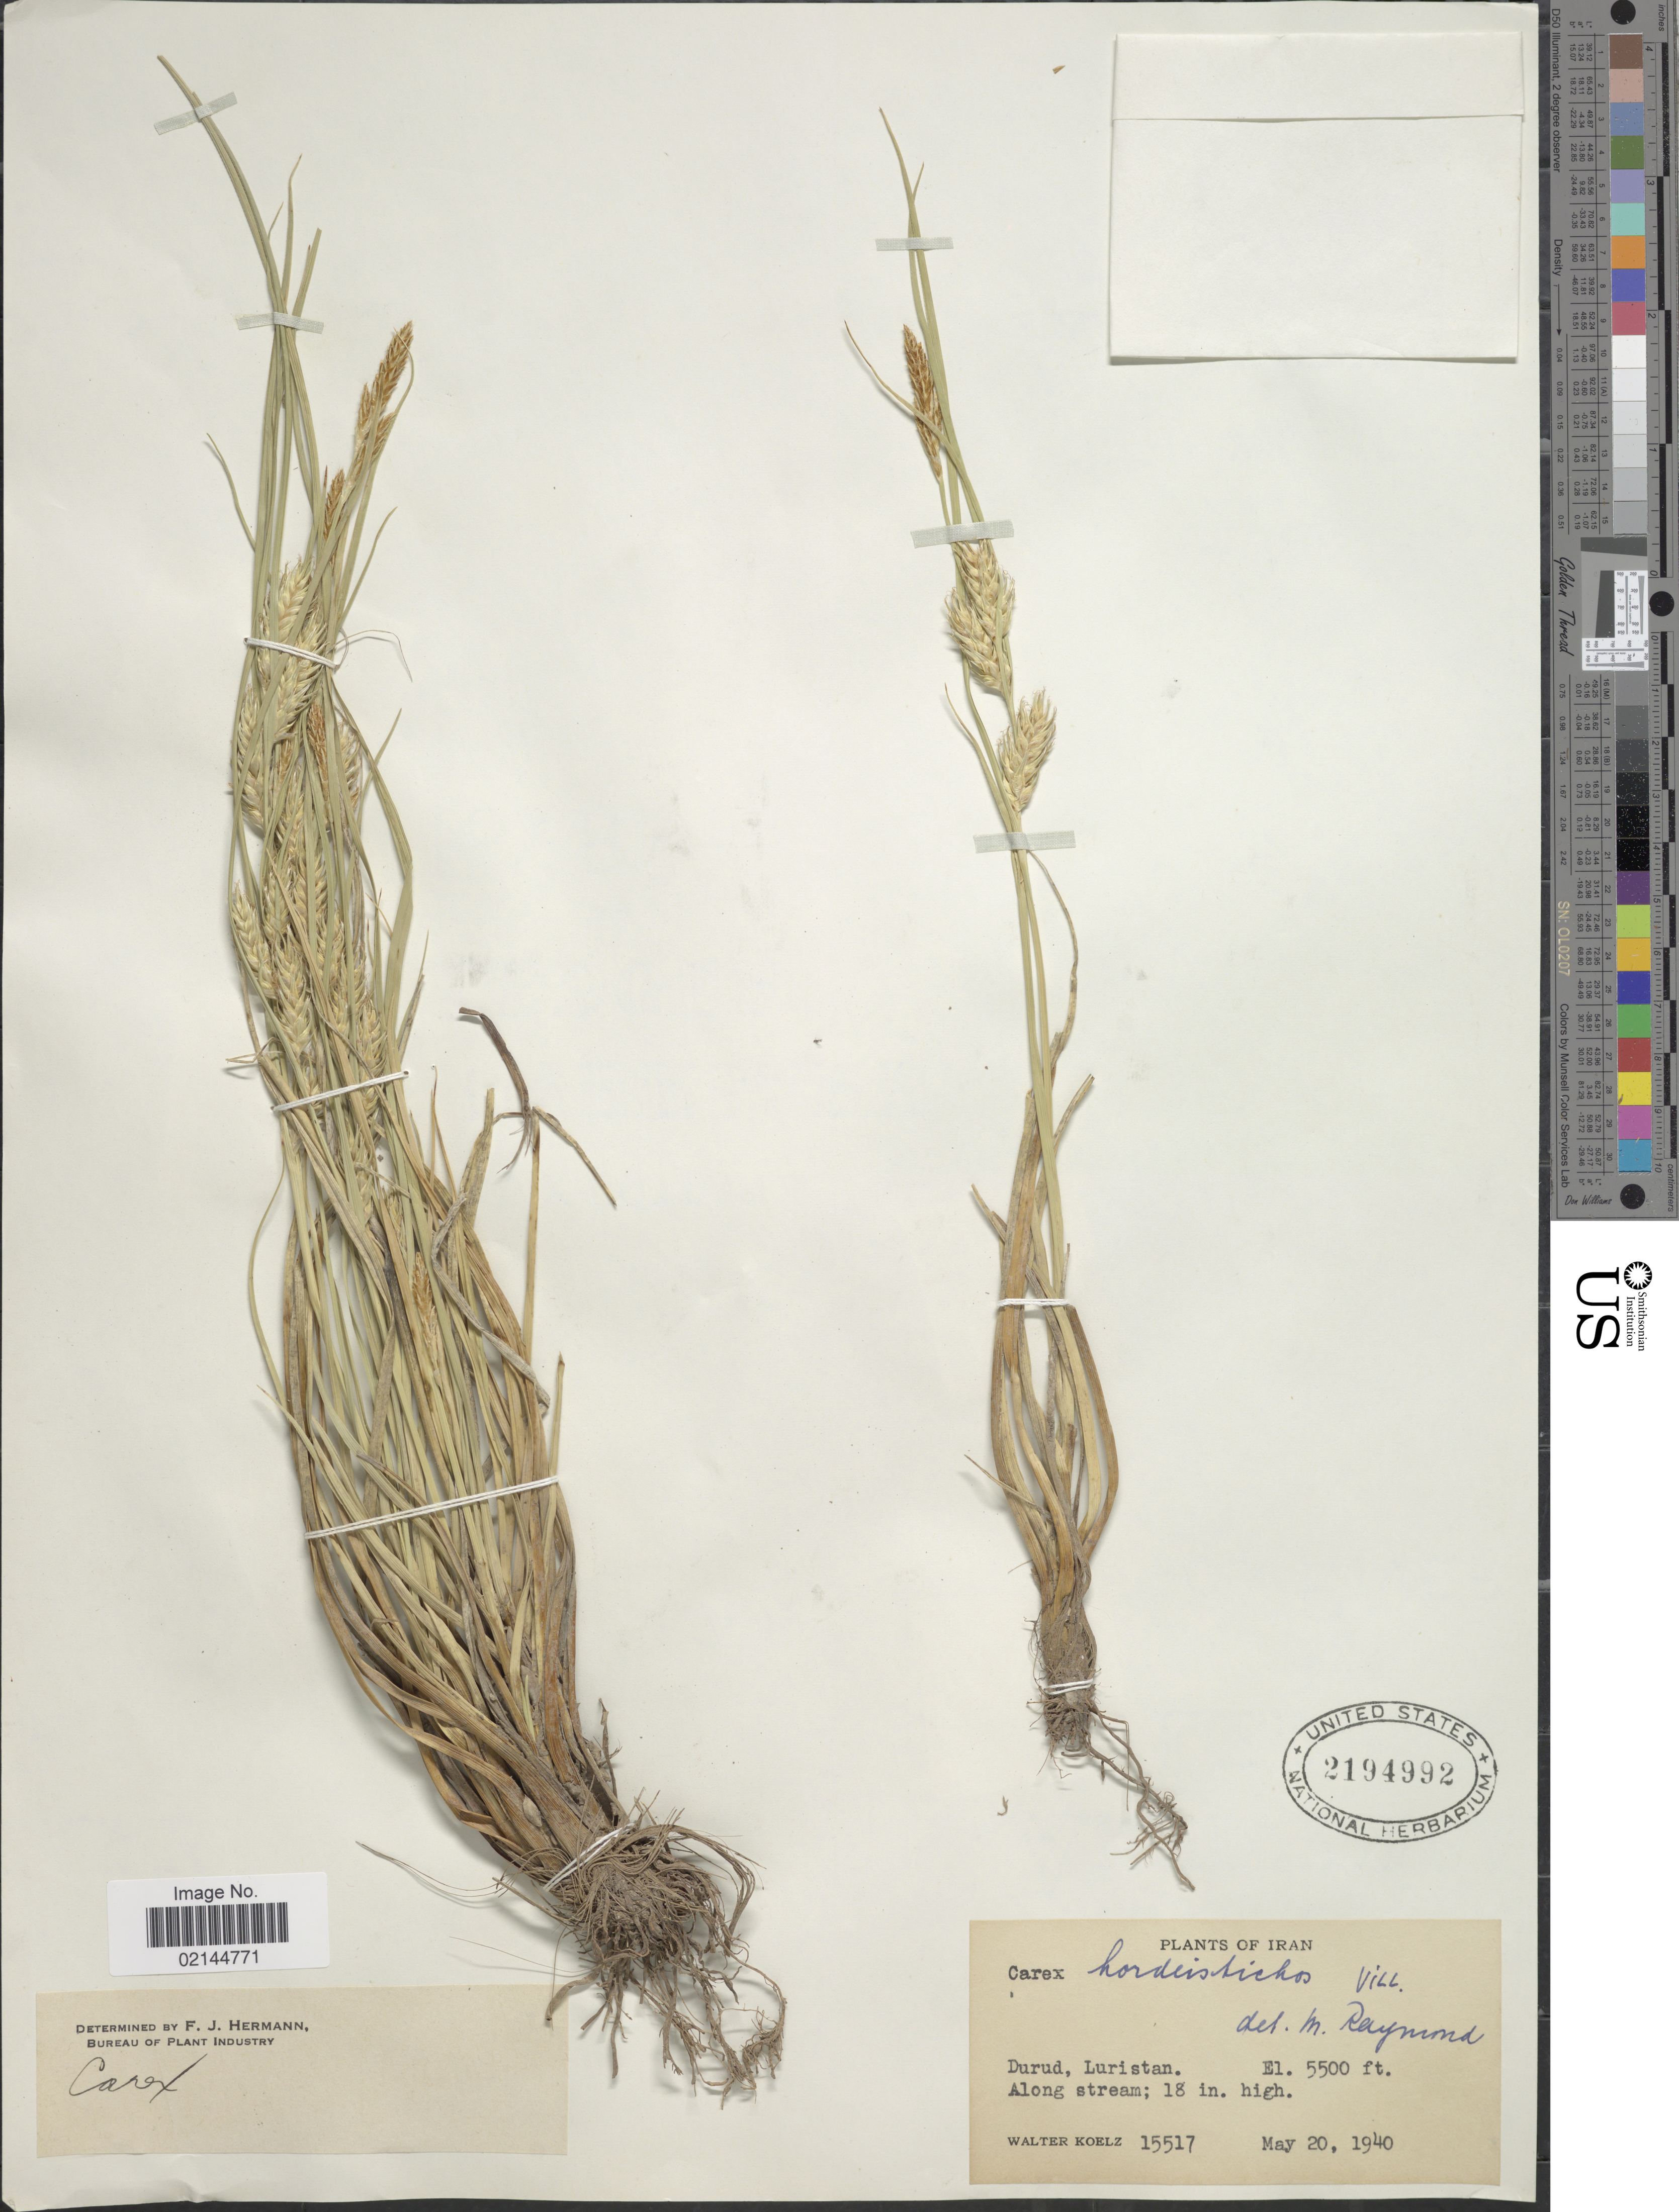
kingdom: Plantae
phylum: Tracheophyta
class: Liliopsida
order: Poales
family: Cyperaceae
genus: Carex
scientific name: Carex hordeistichos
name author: Vill.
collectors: W. N. Koelz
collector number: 15517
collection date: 1940-05-20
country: Iran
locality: Durud, Luristan. Along stream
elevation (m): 1676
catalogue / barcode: US 2194992